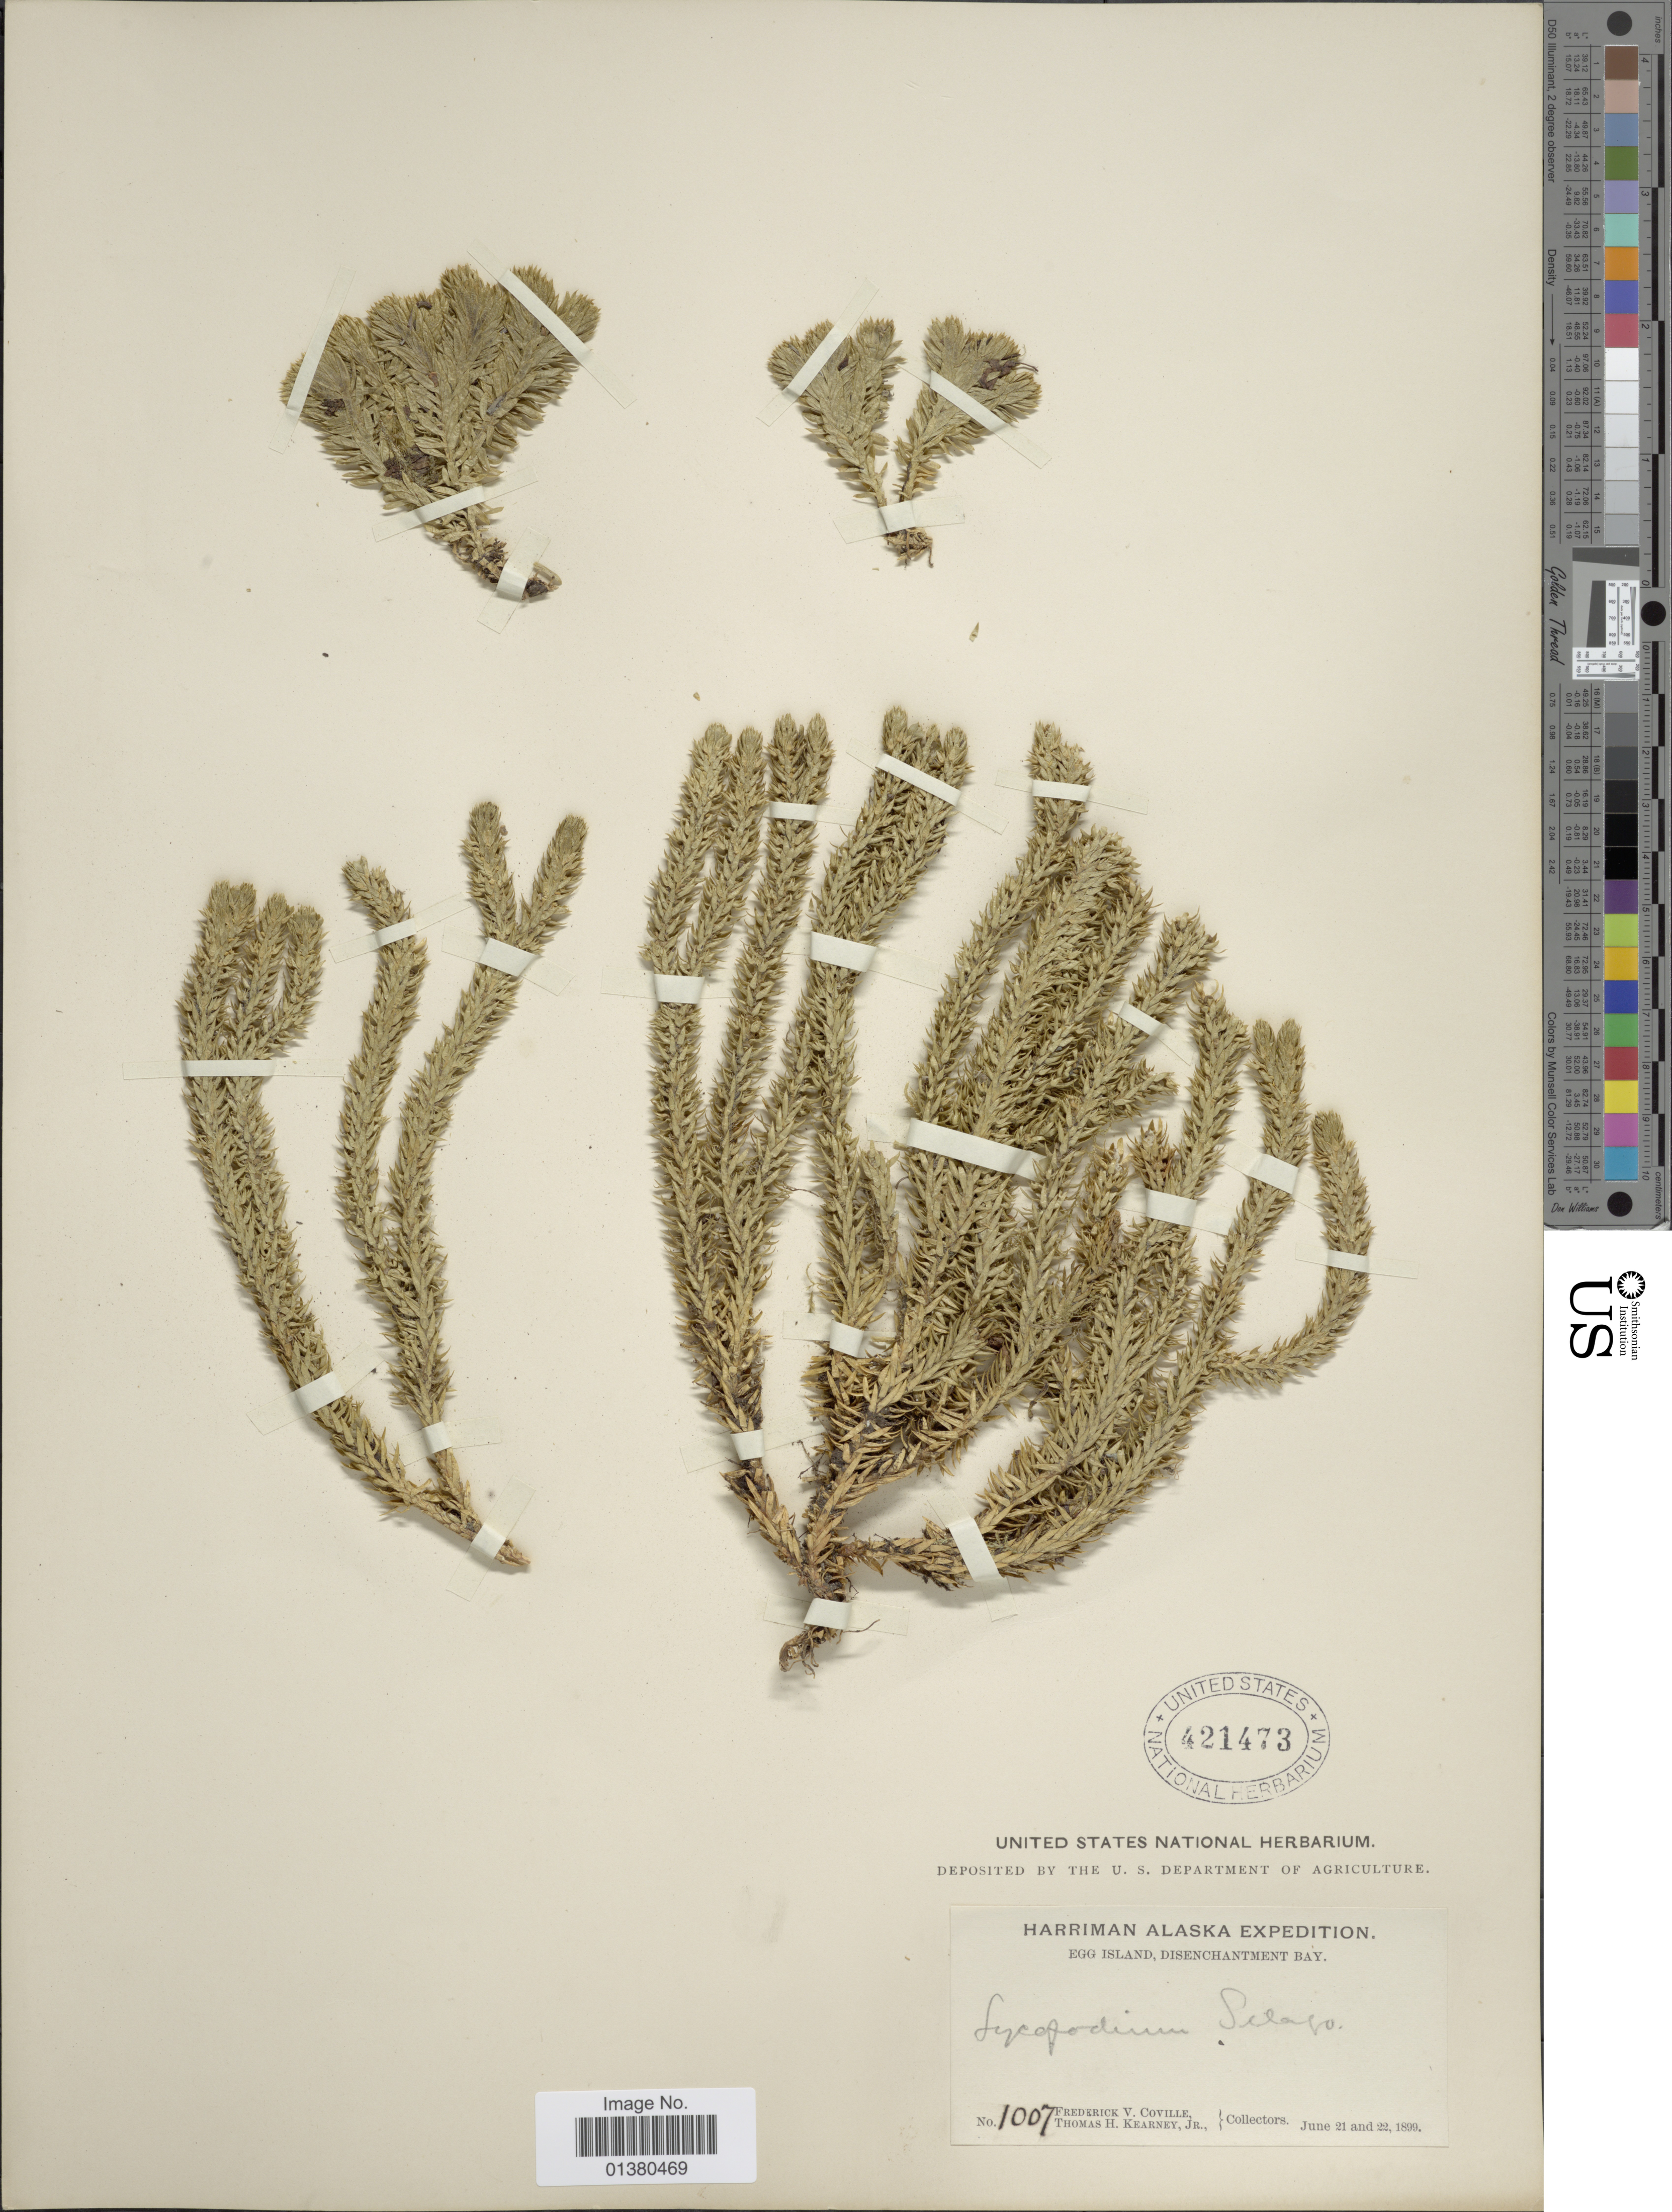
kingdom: Plantae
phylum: Tracheophyta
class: Lycopodiopsida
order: Lycopodiales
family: Lycopodiaceae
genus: Huperzia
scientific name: Huperzia selago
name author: (L.) Bernh. ex Schrank & Mart.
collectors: F. V. Coville & T. H. Kearney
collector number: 1007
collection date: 1899-06-21/1899-06-22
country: United States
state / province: Alaska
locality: Egg Island, Disenchantment bay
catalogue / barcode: US 421473